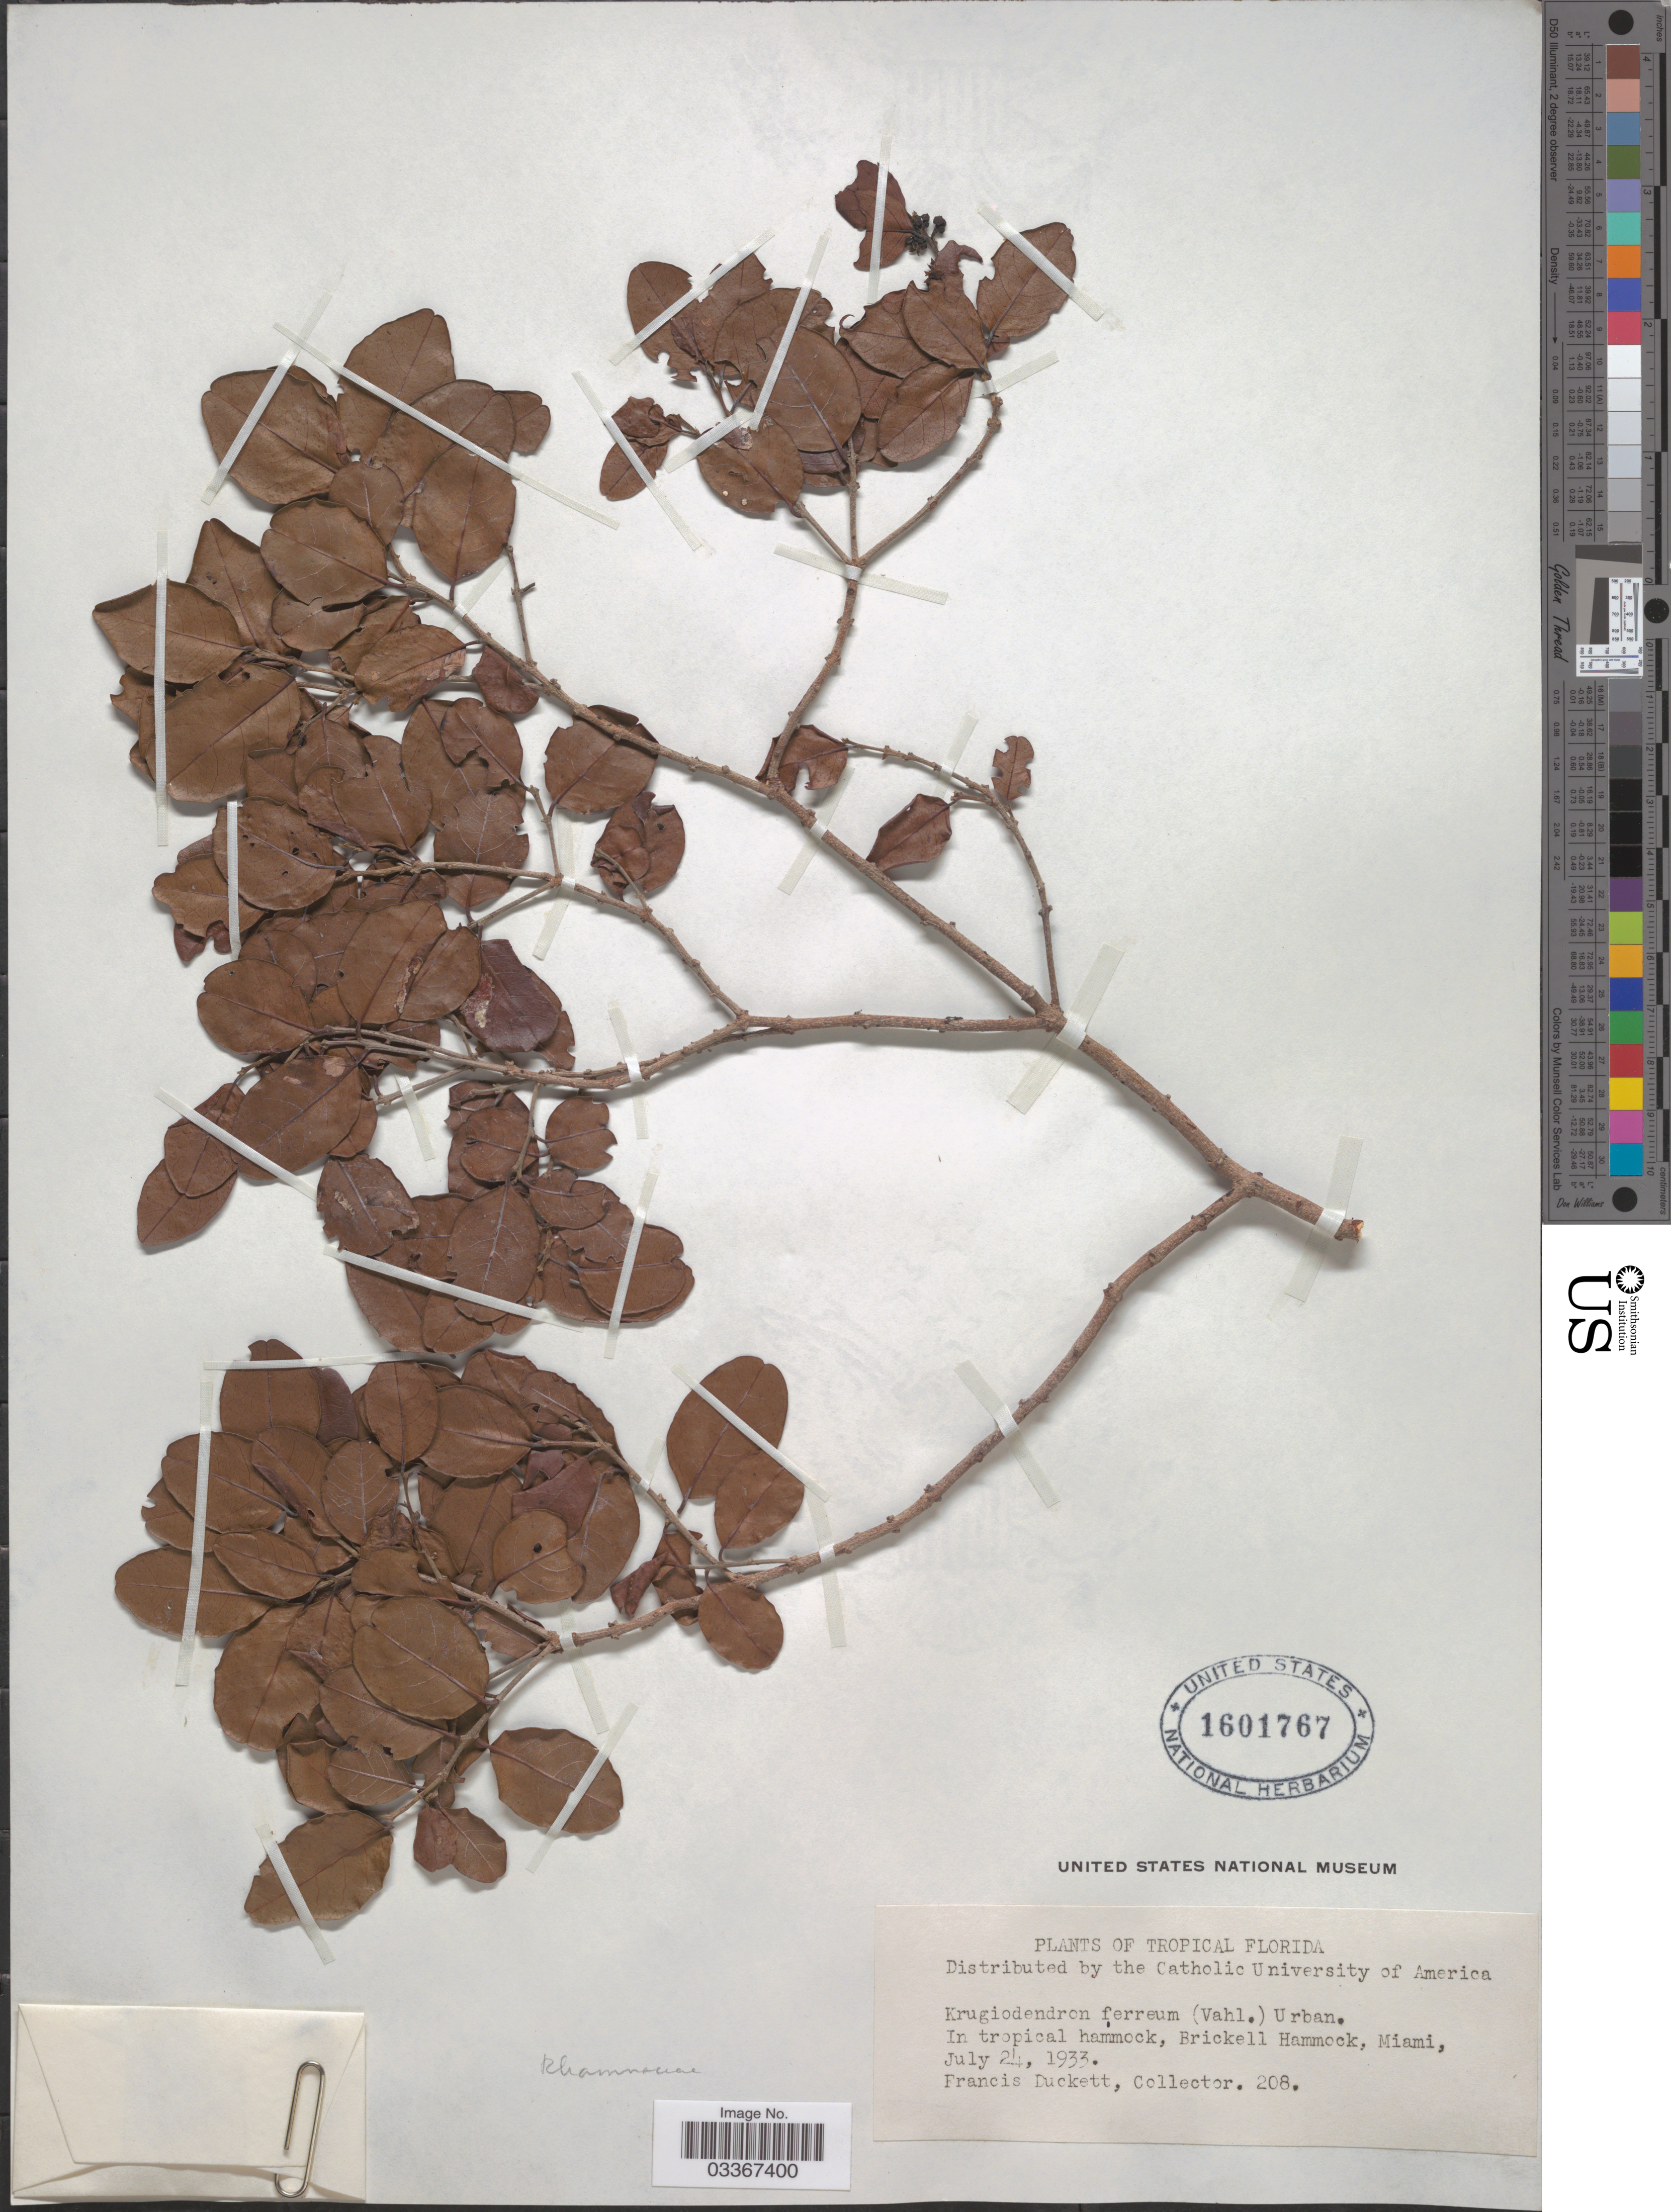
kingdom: Plantae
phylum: Tracheophyta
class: Magnoliopsida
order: Rosales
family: Rhamnaceae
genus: Krugiodendron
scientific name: Krugiodendron ferreum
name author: (Vahl) Urb.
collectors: F. Duckett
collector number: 208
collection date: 1933-07-24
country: United States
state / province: Florida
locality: In tropical hammock, Brickell Hammock, Miami.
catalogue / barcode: US 1601767